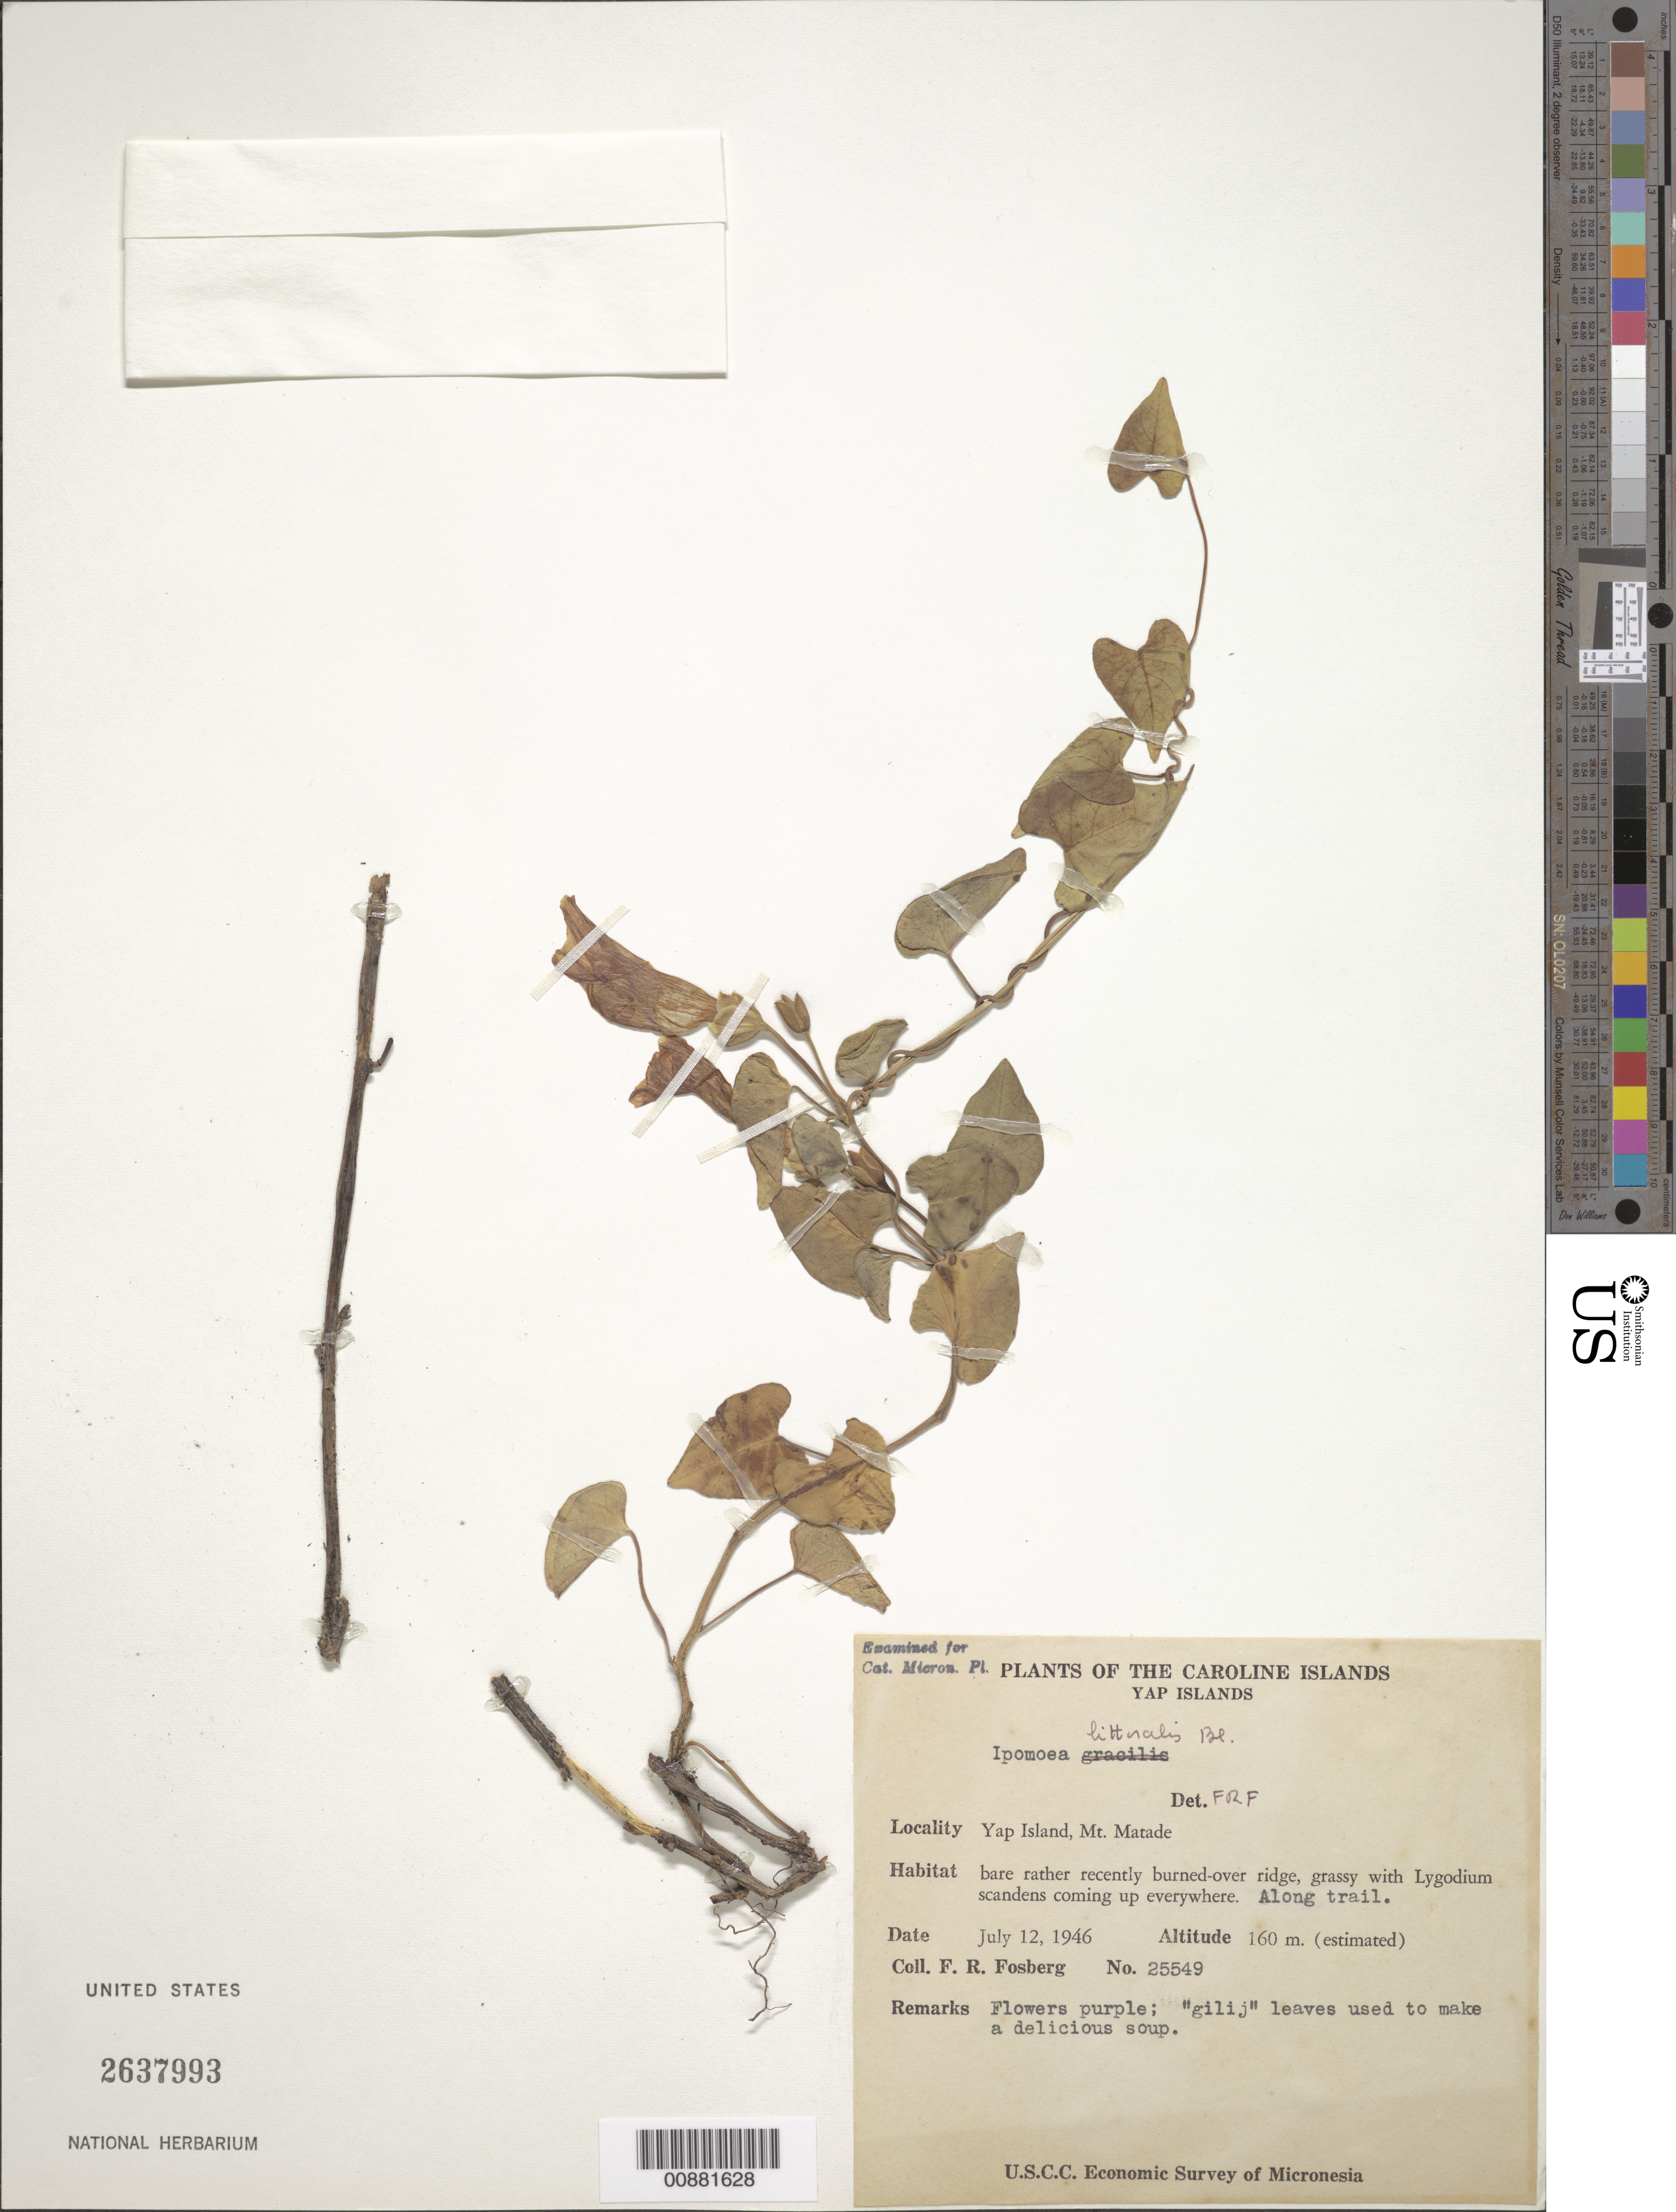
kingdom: Plantae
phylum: Tracheophyta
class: Magnoliopsida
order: Solanales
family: Convolvulaceae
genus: Ipomoea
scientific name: Ipomoea littoralis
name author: Blume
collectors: F. R. Fosberg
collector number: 25549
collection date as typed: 12 Jul 1946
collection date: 1946-07-12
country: Micronesia, Federated States of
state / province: Yap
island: Yap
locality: Mt. Matade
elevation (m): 160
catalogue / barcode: US 2637993